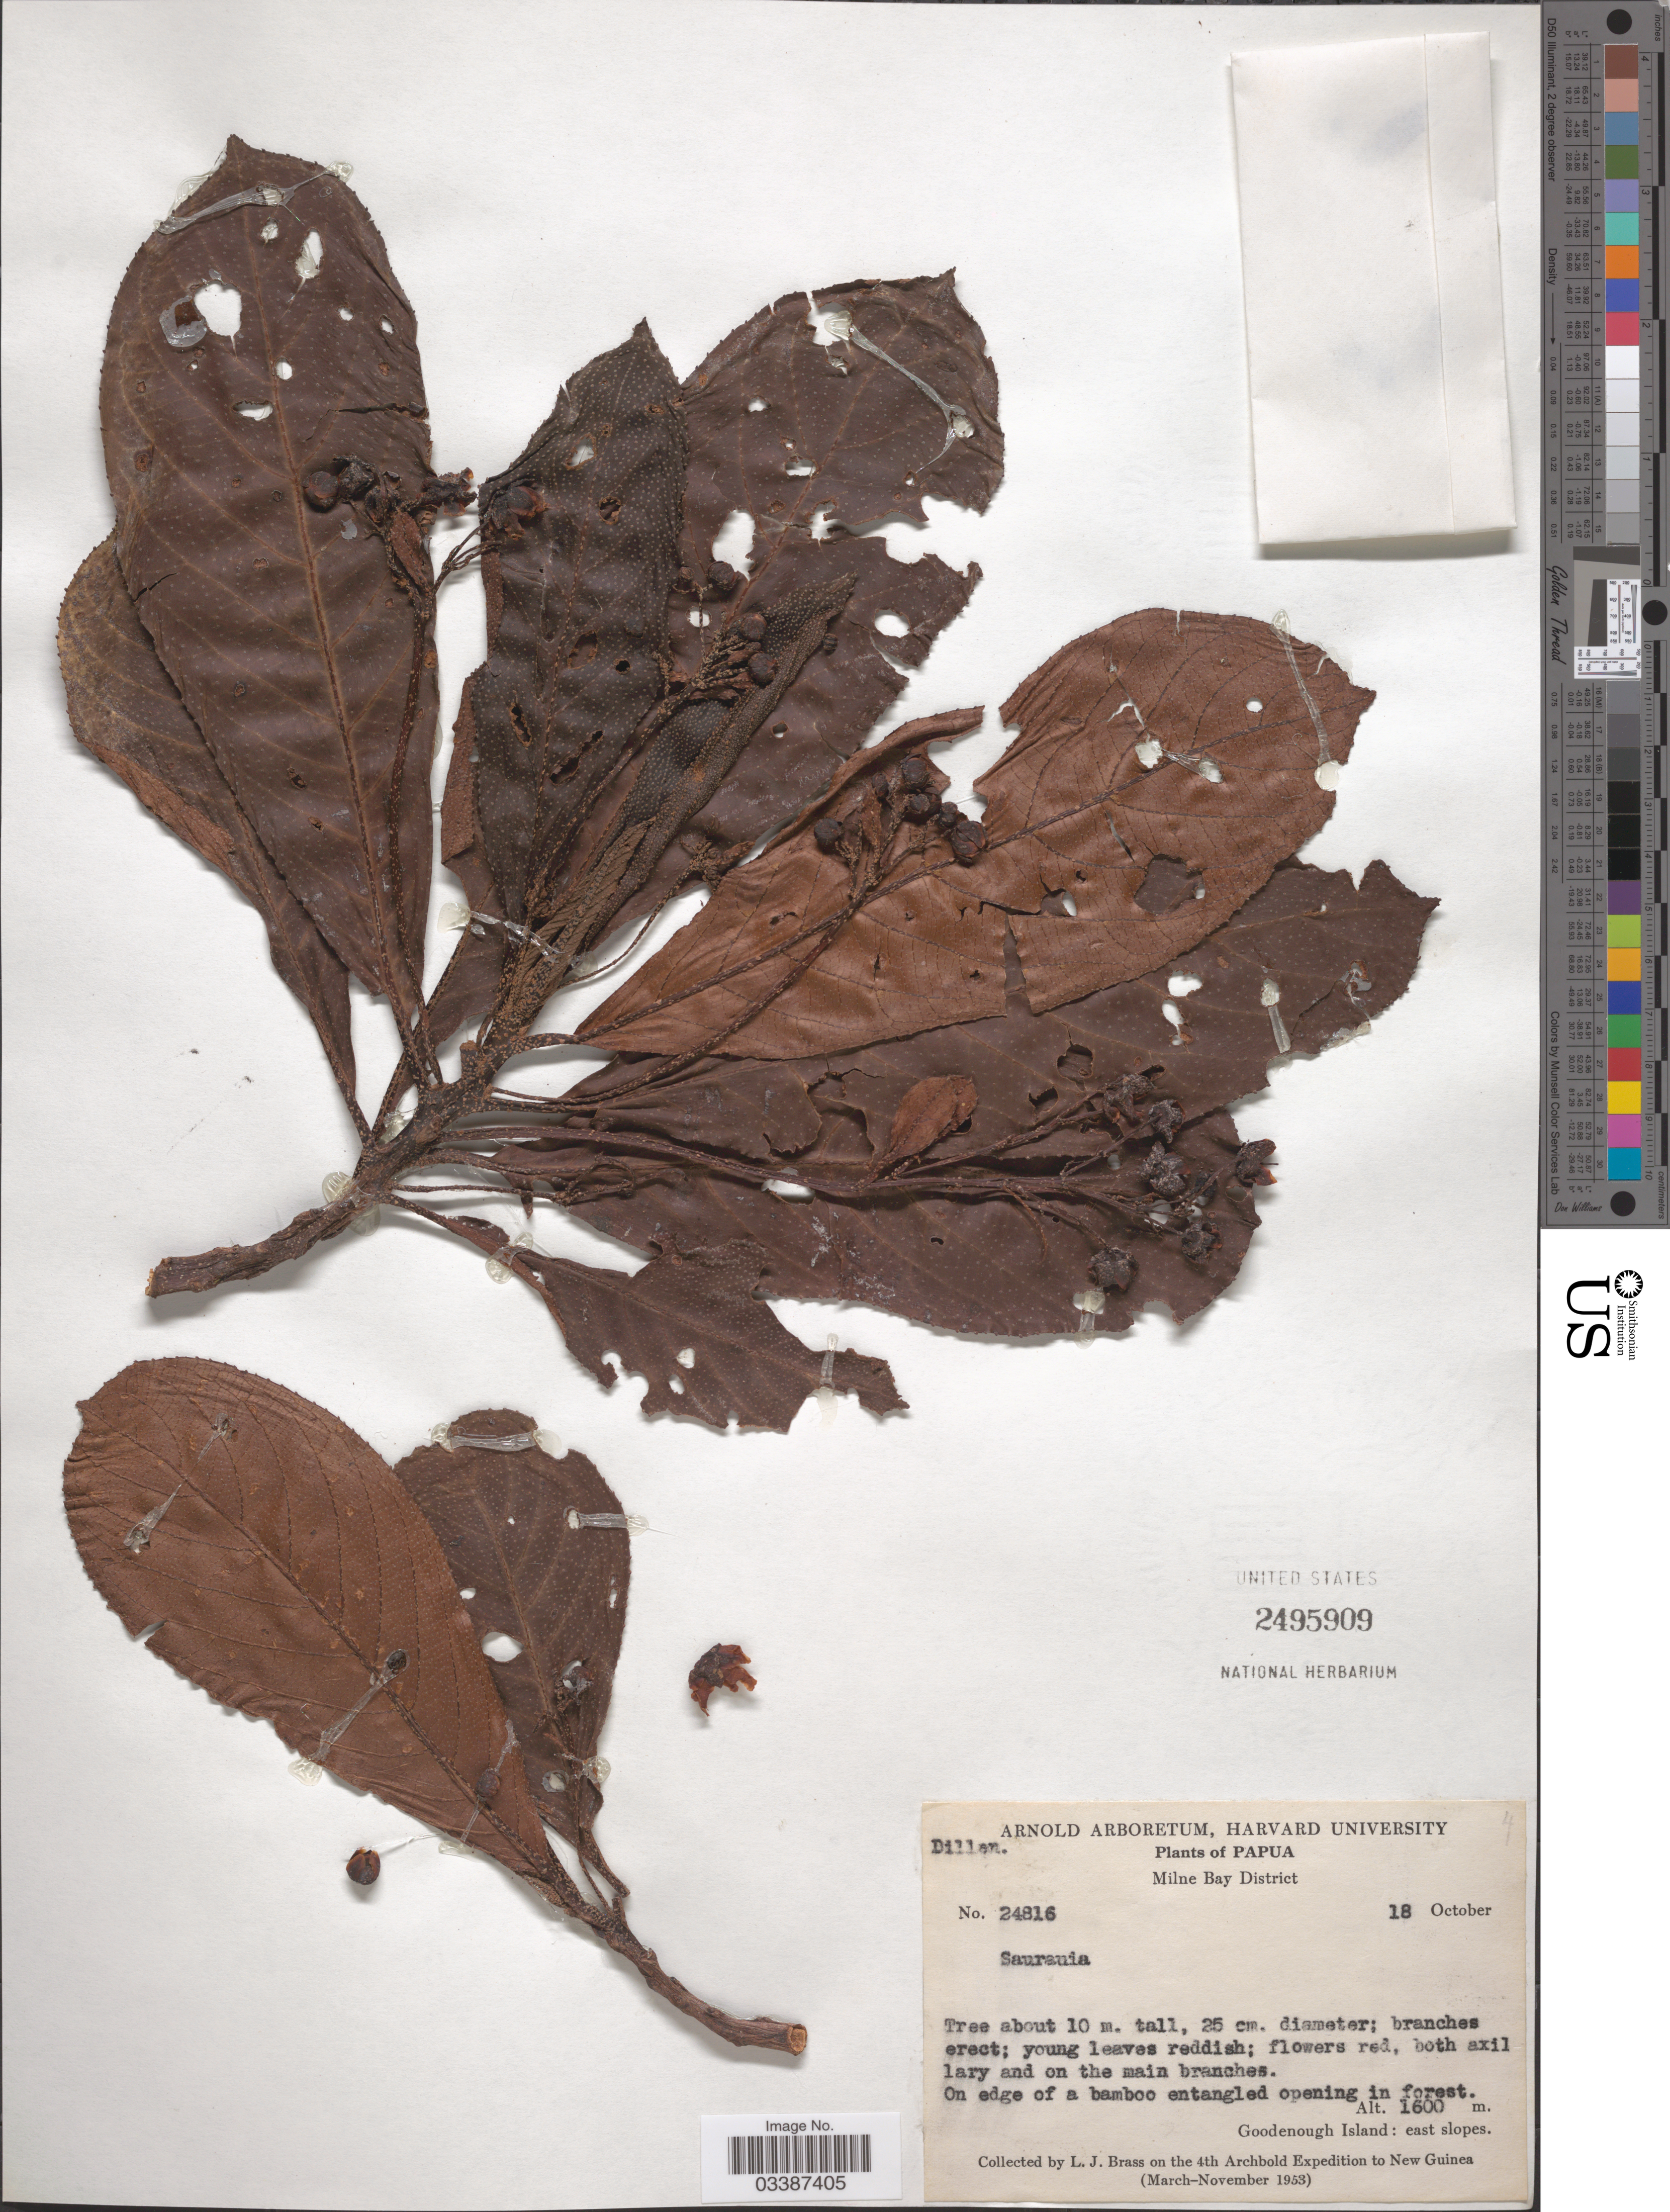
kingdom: Plantae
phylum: Tracheophyta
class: Magnoliopsida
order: Ericales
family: Actinidiaceae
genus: Saurauia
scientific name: Saurauia sp.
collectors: L. J. Brass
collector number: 24816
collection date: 1953-10-18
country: Papua New Guinea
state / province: Milne Bay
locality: Papua. Milne Bay District. Goodenough Island: east slopes. New Guinea.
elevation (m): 1600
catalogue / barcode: US 2495909